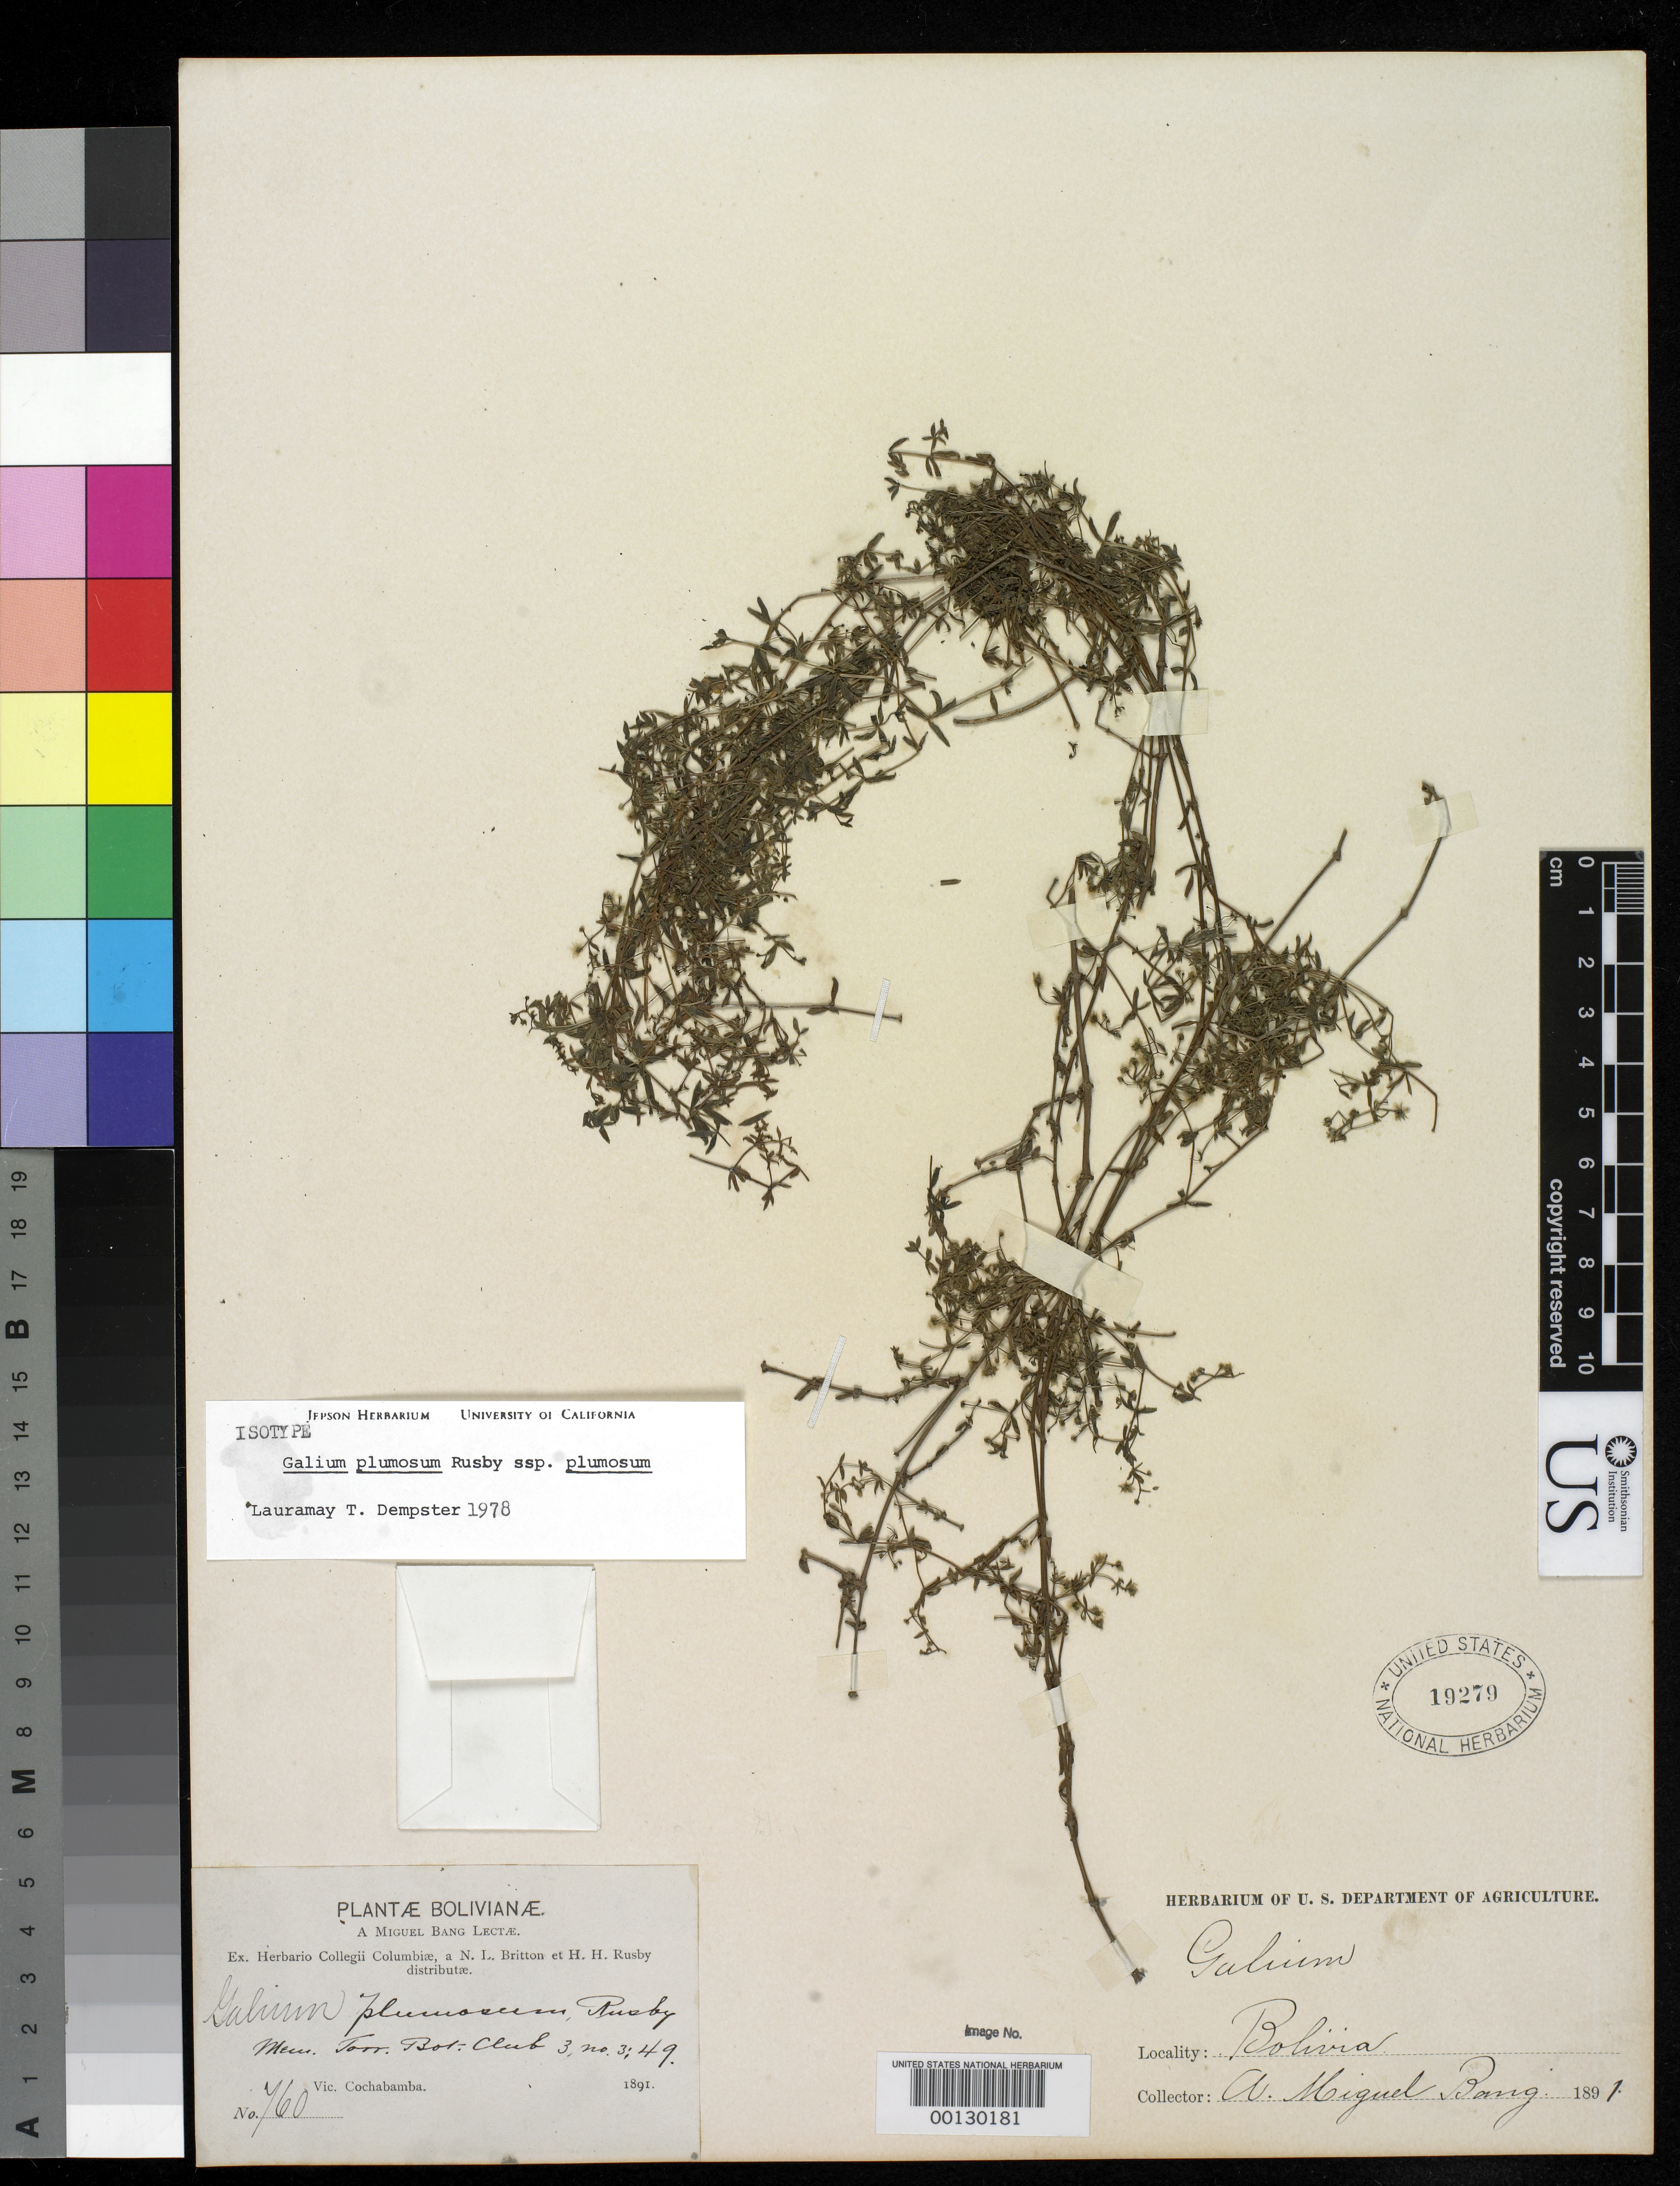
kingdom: Plantae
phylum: Tracheophyta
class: Magnoliopsida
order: Gentianales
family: Rubiaceae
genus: Galium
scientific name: Galium plumosum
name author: Rusby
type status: Isotype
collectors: M. Bang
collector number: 760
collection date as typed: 1891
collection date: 1891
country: Bolivia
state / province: Cochabamba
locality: Vicinity of Cochabamba.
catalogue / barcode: US 19279